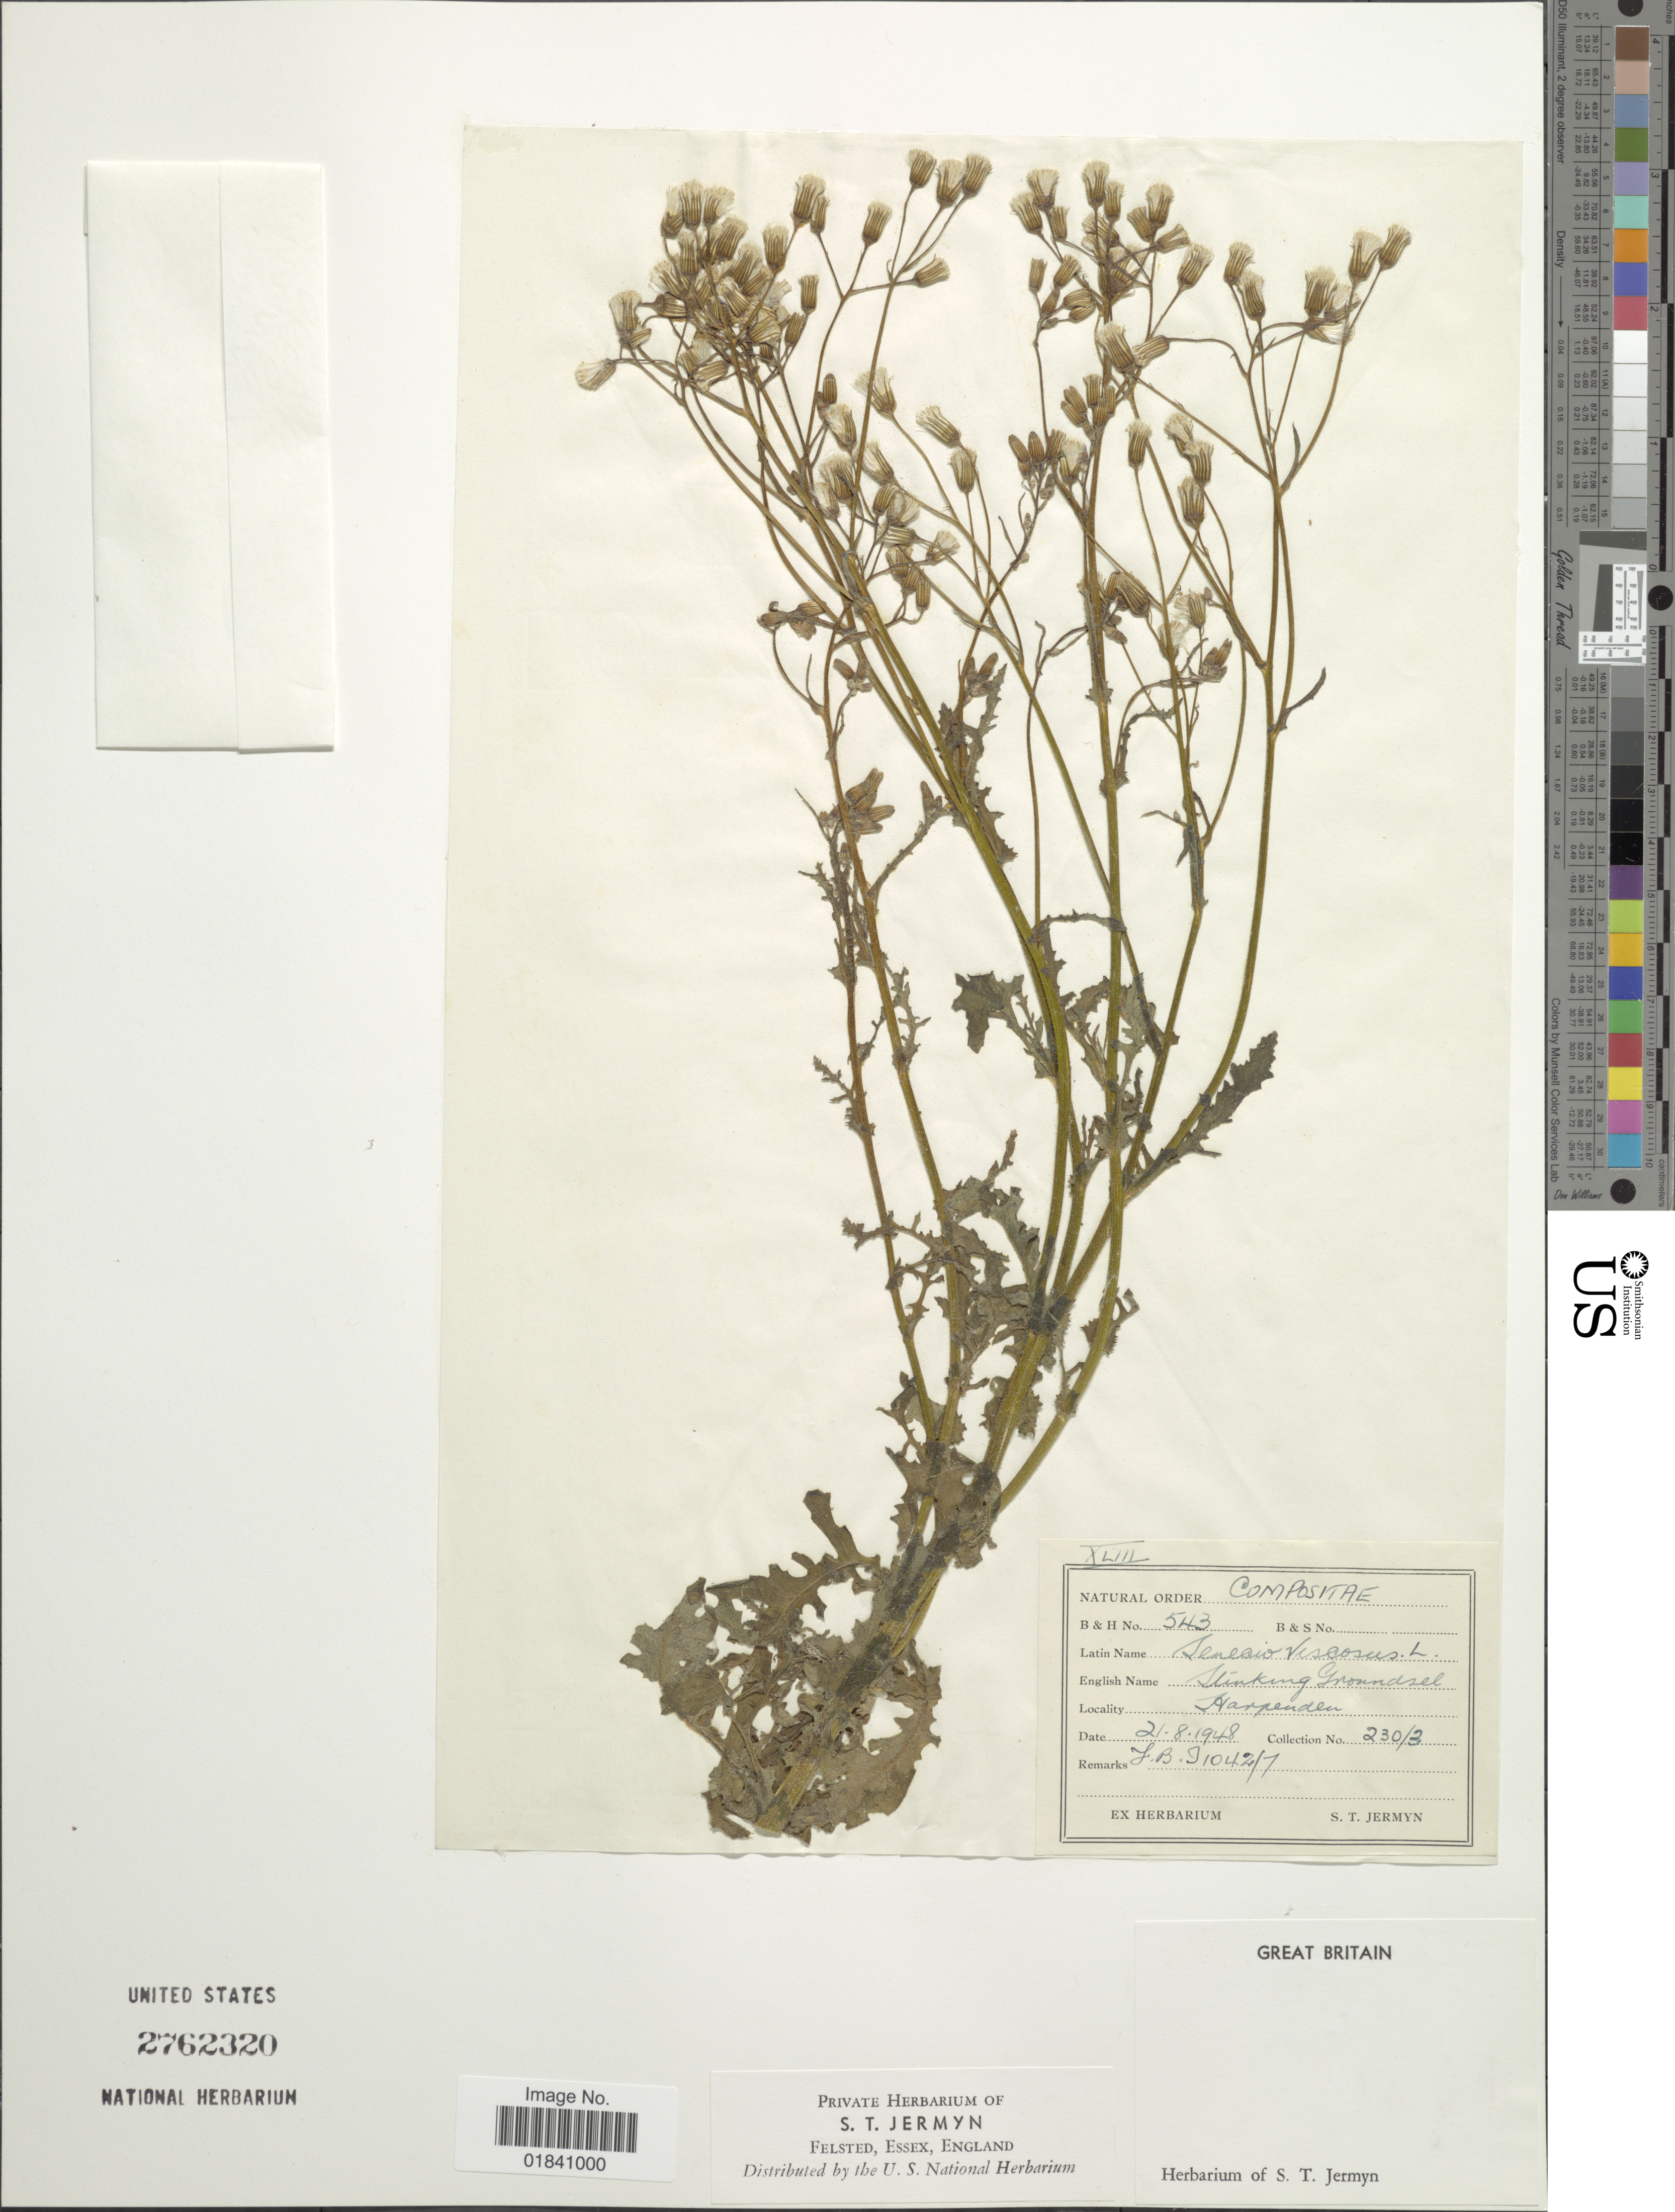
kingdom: Plantae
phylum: Tracheophyta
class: Magnoliopsida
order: Asterales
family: Asteraceae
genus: Senecio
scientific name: Senecio viscosus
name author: L.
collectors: ex herb. S. T. Jermyn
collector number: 230/3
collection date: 1948-08-21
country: United Kingdom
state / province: England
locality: Harpenden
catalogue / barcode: US 2762320